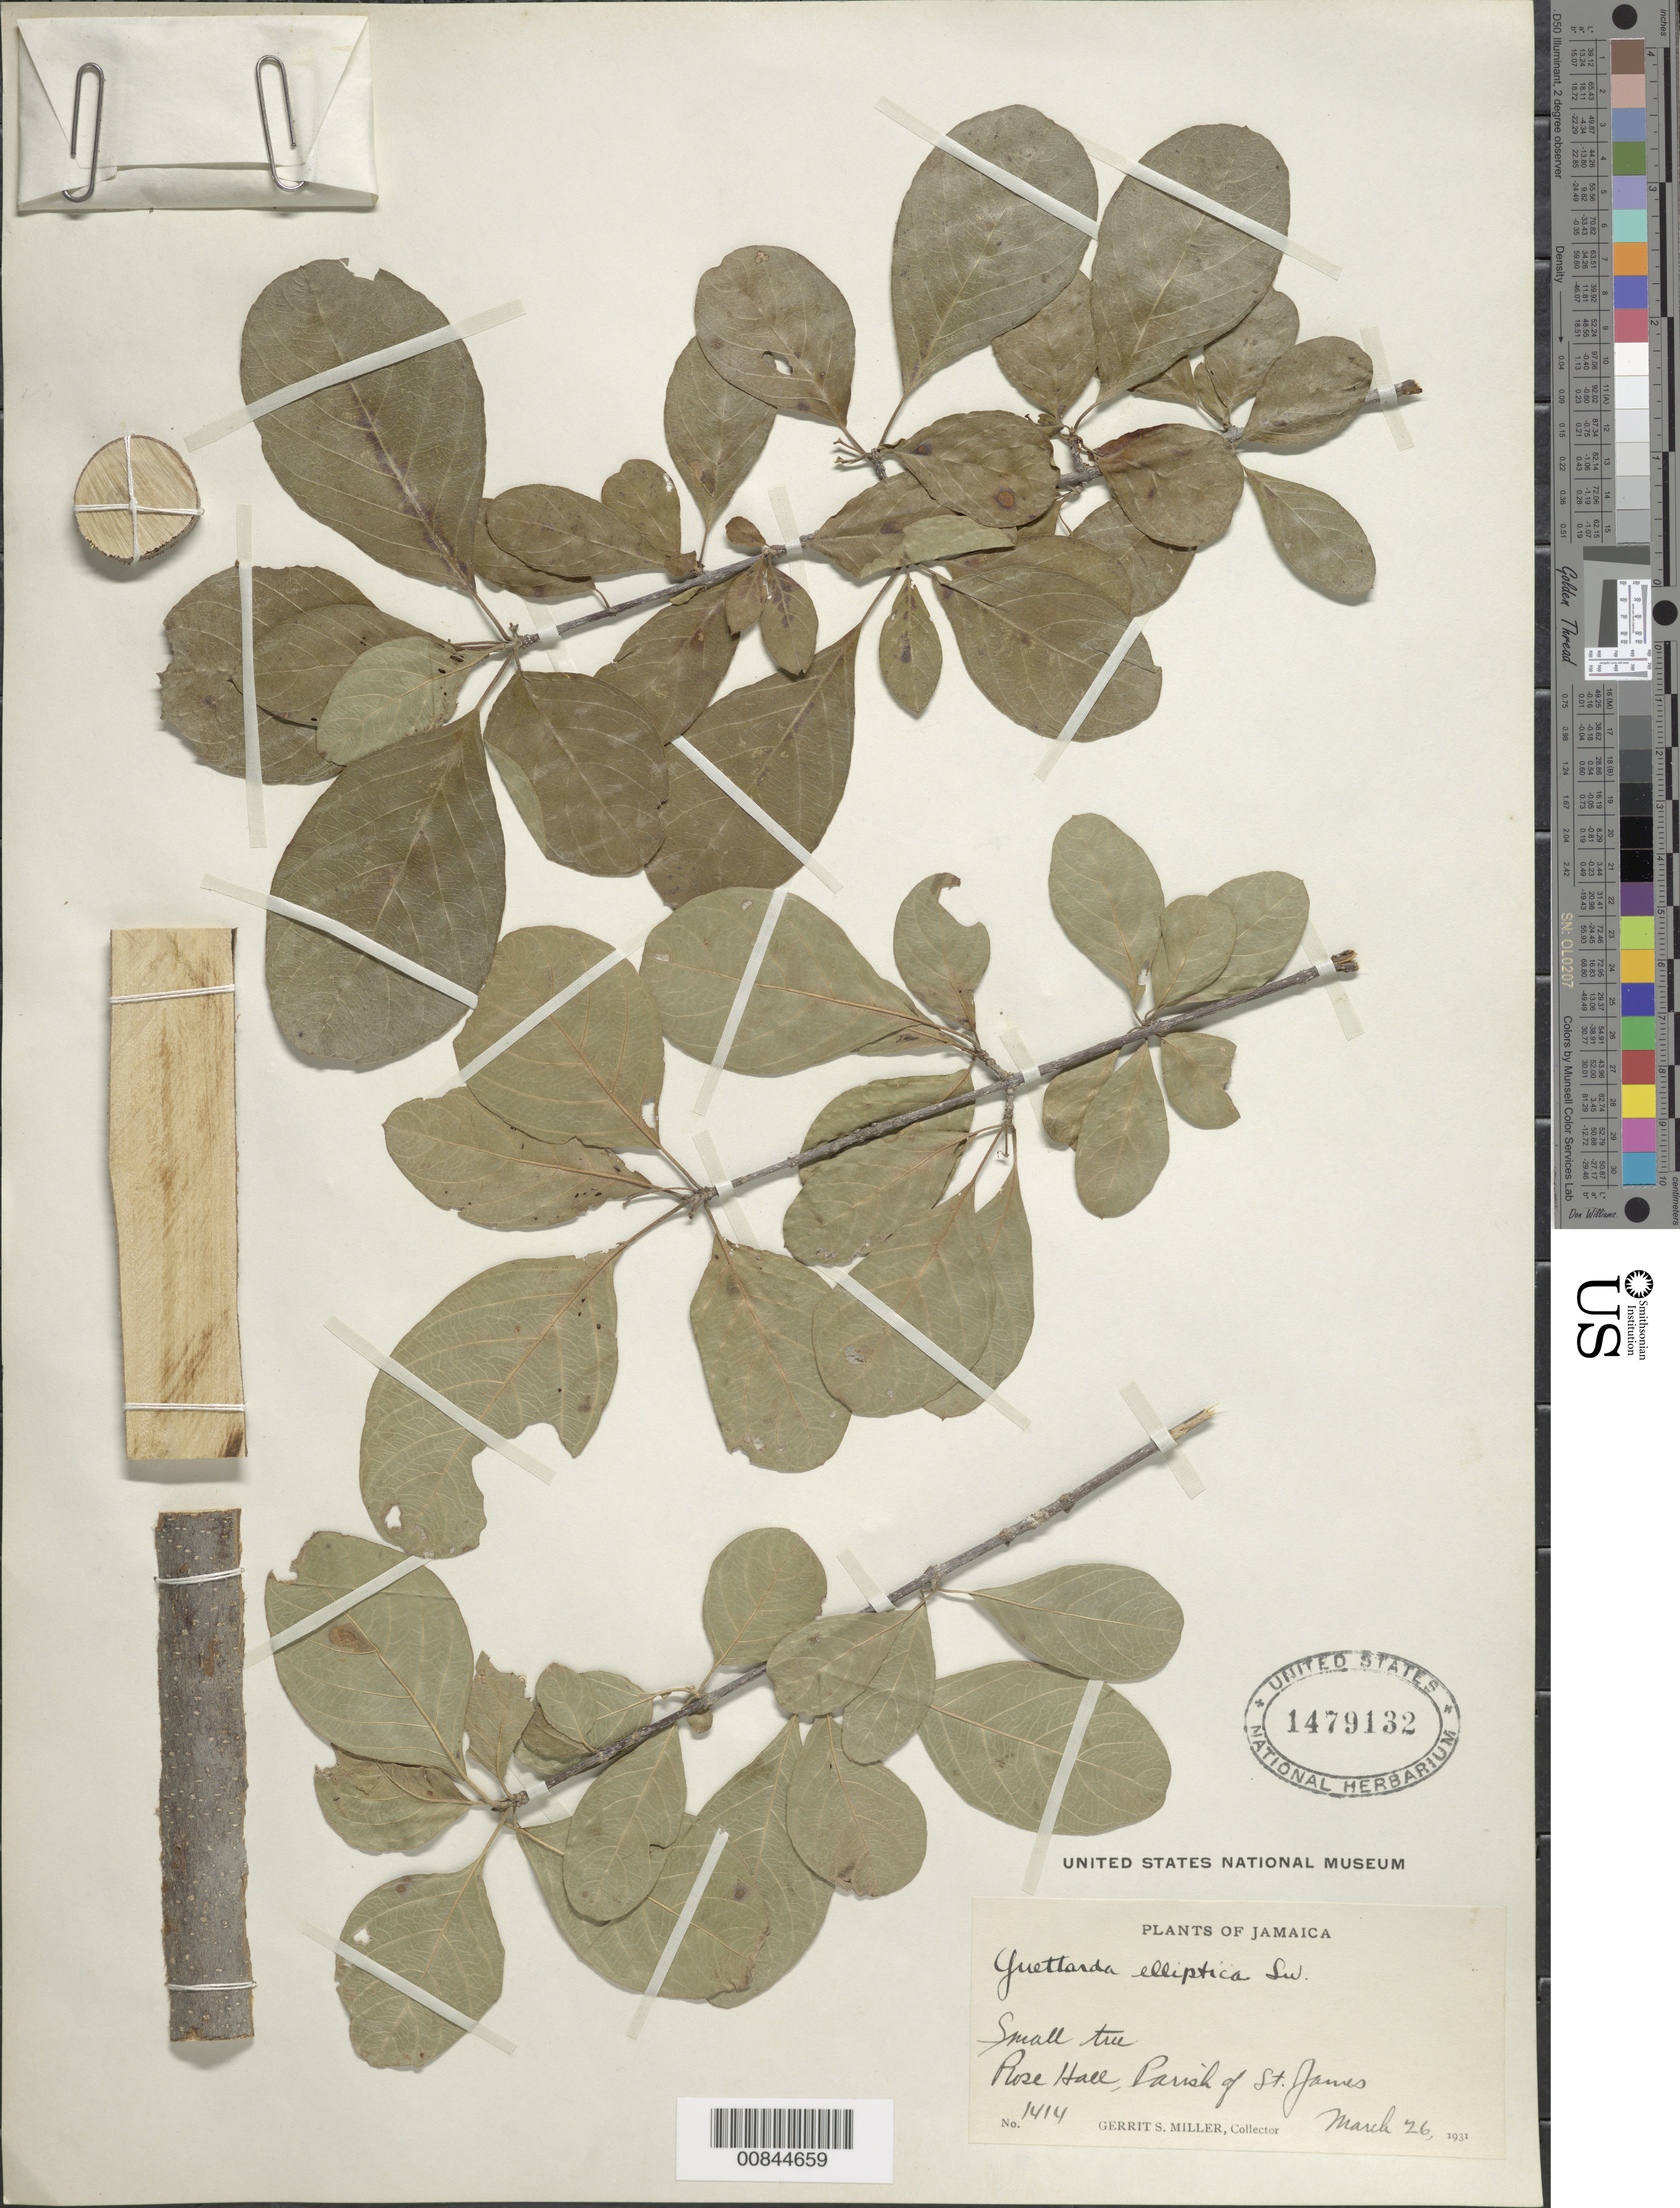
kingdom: Plantae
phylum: Tracheophyta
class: Magnoliopsida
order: Gentianales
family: Rubiaceae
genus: Guettarda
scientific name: Guettarda elliptica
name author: Sw.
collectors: G. S. Miller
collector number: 1414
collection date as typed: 26 Mar 1931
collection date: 1931-03-26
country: Jamaica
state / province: Saint James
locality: Rose Hall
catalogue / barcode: US 1479132